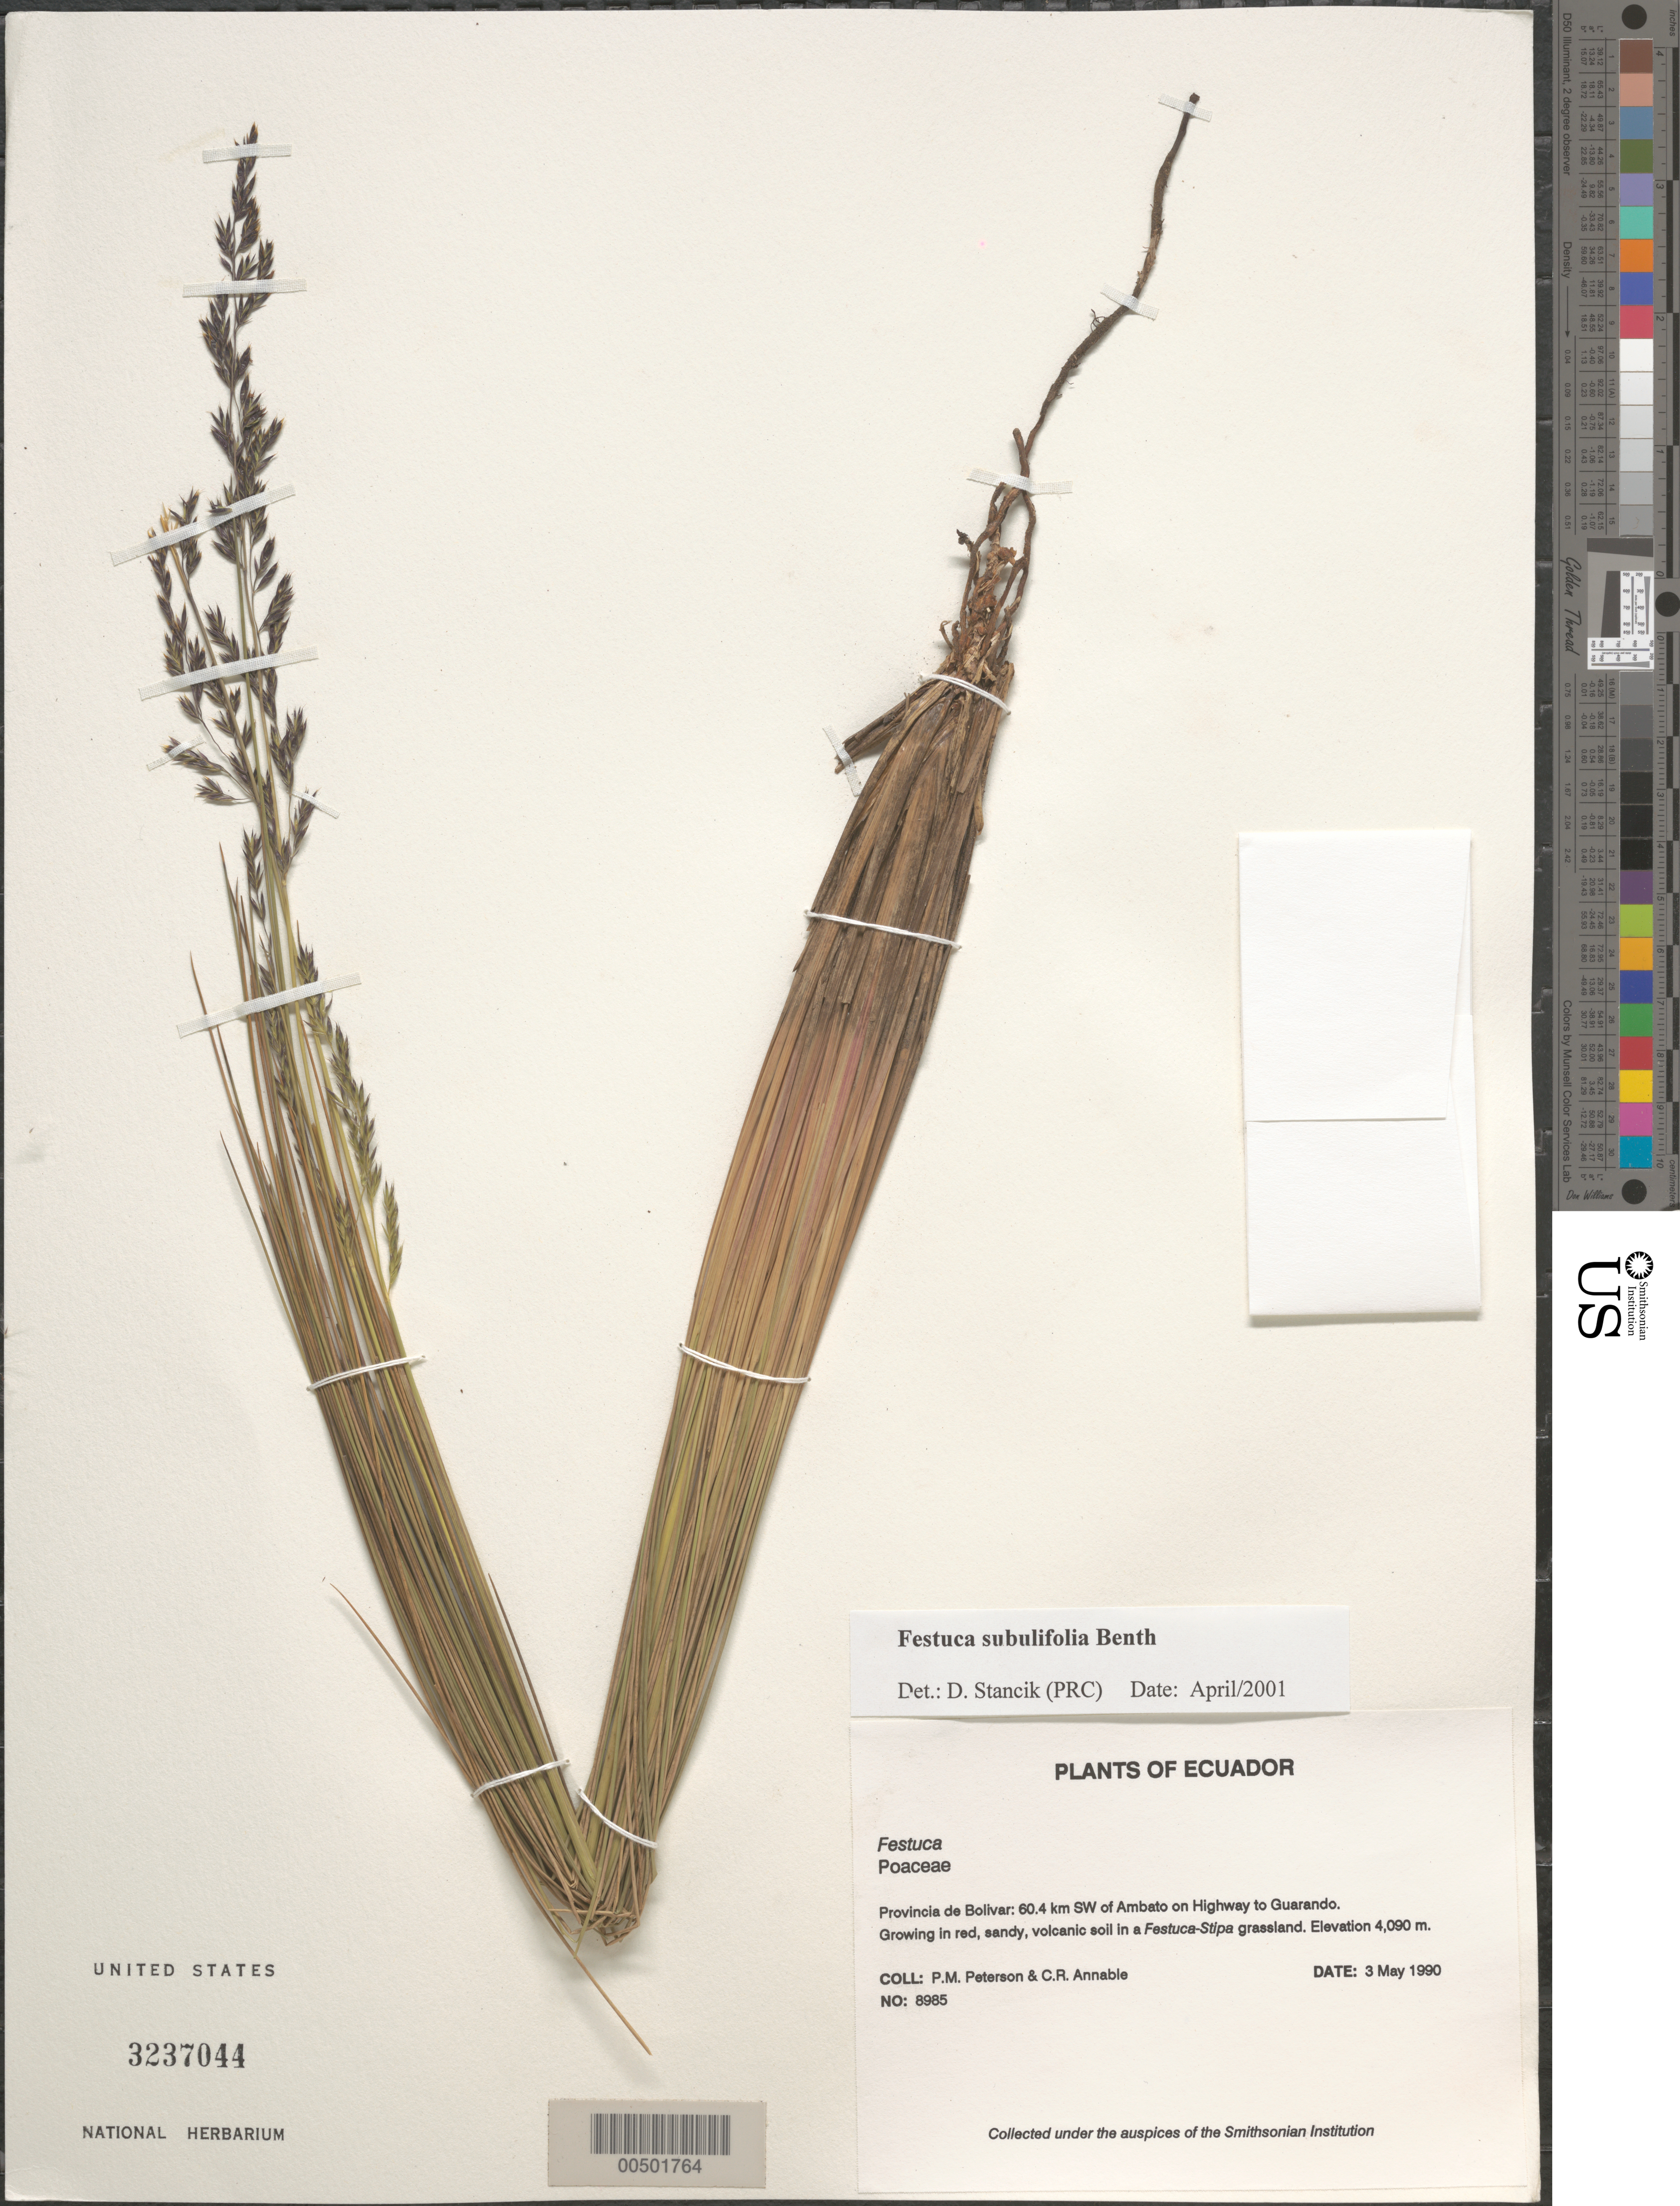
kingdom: Plantae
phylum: Tracheophyta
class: Liliopsida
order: Poales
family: Poaceae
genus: Festuca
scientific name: Festuca subulifolia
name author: Benth.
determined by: Stancik, D.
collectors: P. M. Peterson & C. R. Annable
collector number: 08985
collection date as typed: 03 May 1990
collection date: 1990-05-03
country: Ecuador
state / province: Bolívar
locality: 55.4 km SW of Ambato on Highway to Guaranda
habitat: Growing in red, sandy, volcanic soil in a Festuca-Stipa grassland.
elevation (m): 4090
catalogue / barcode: US 3237044